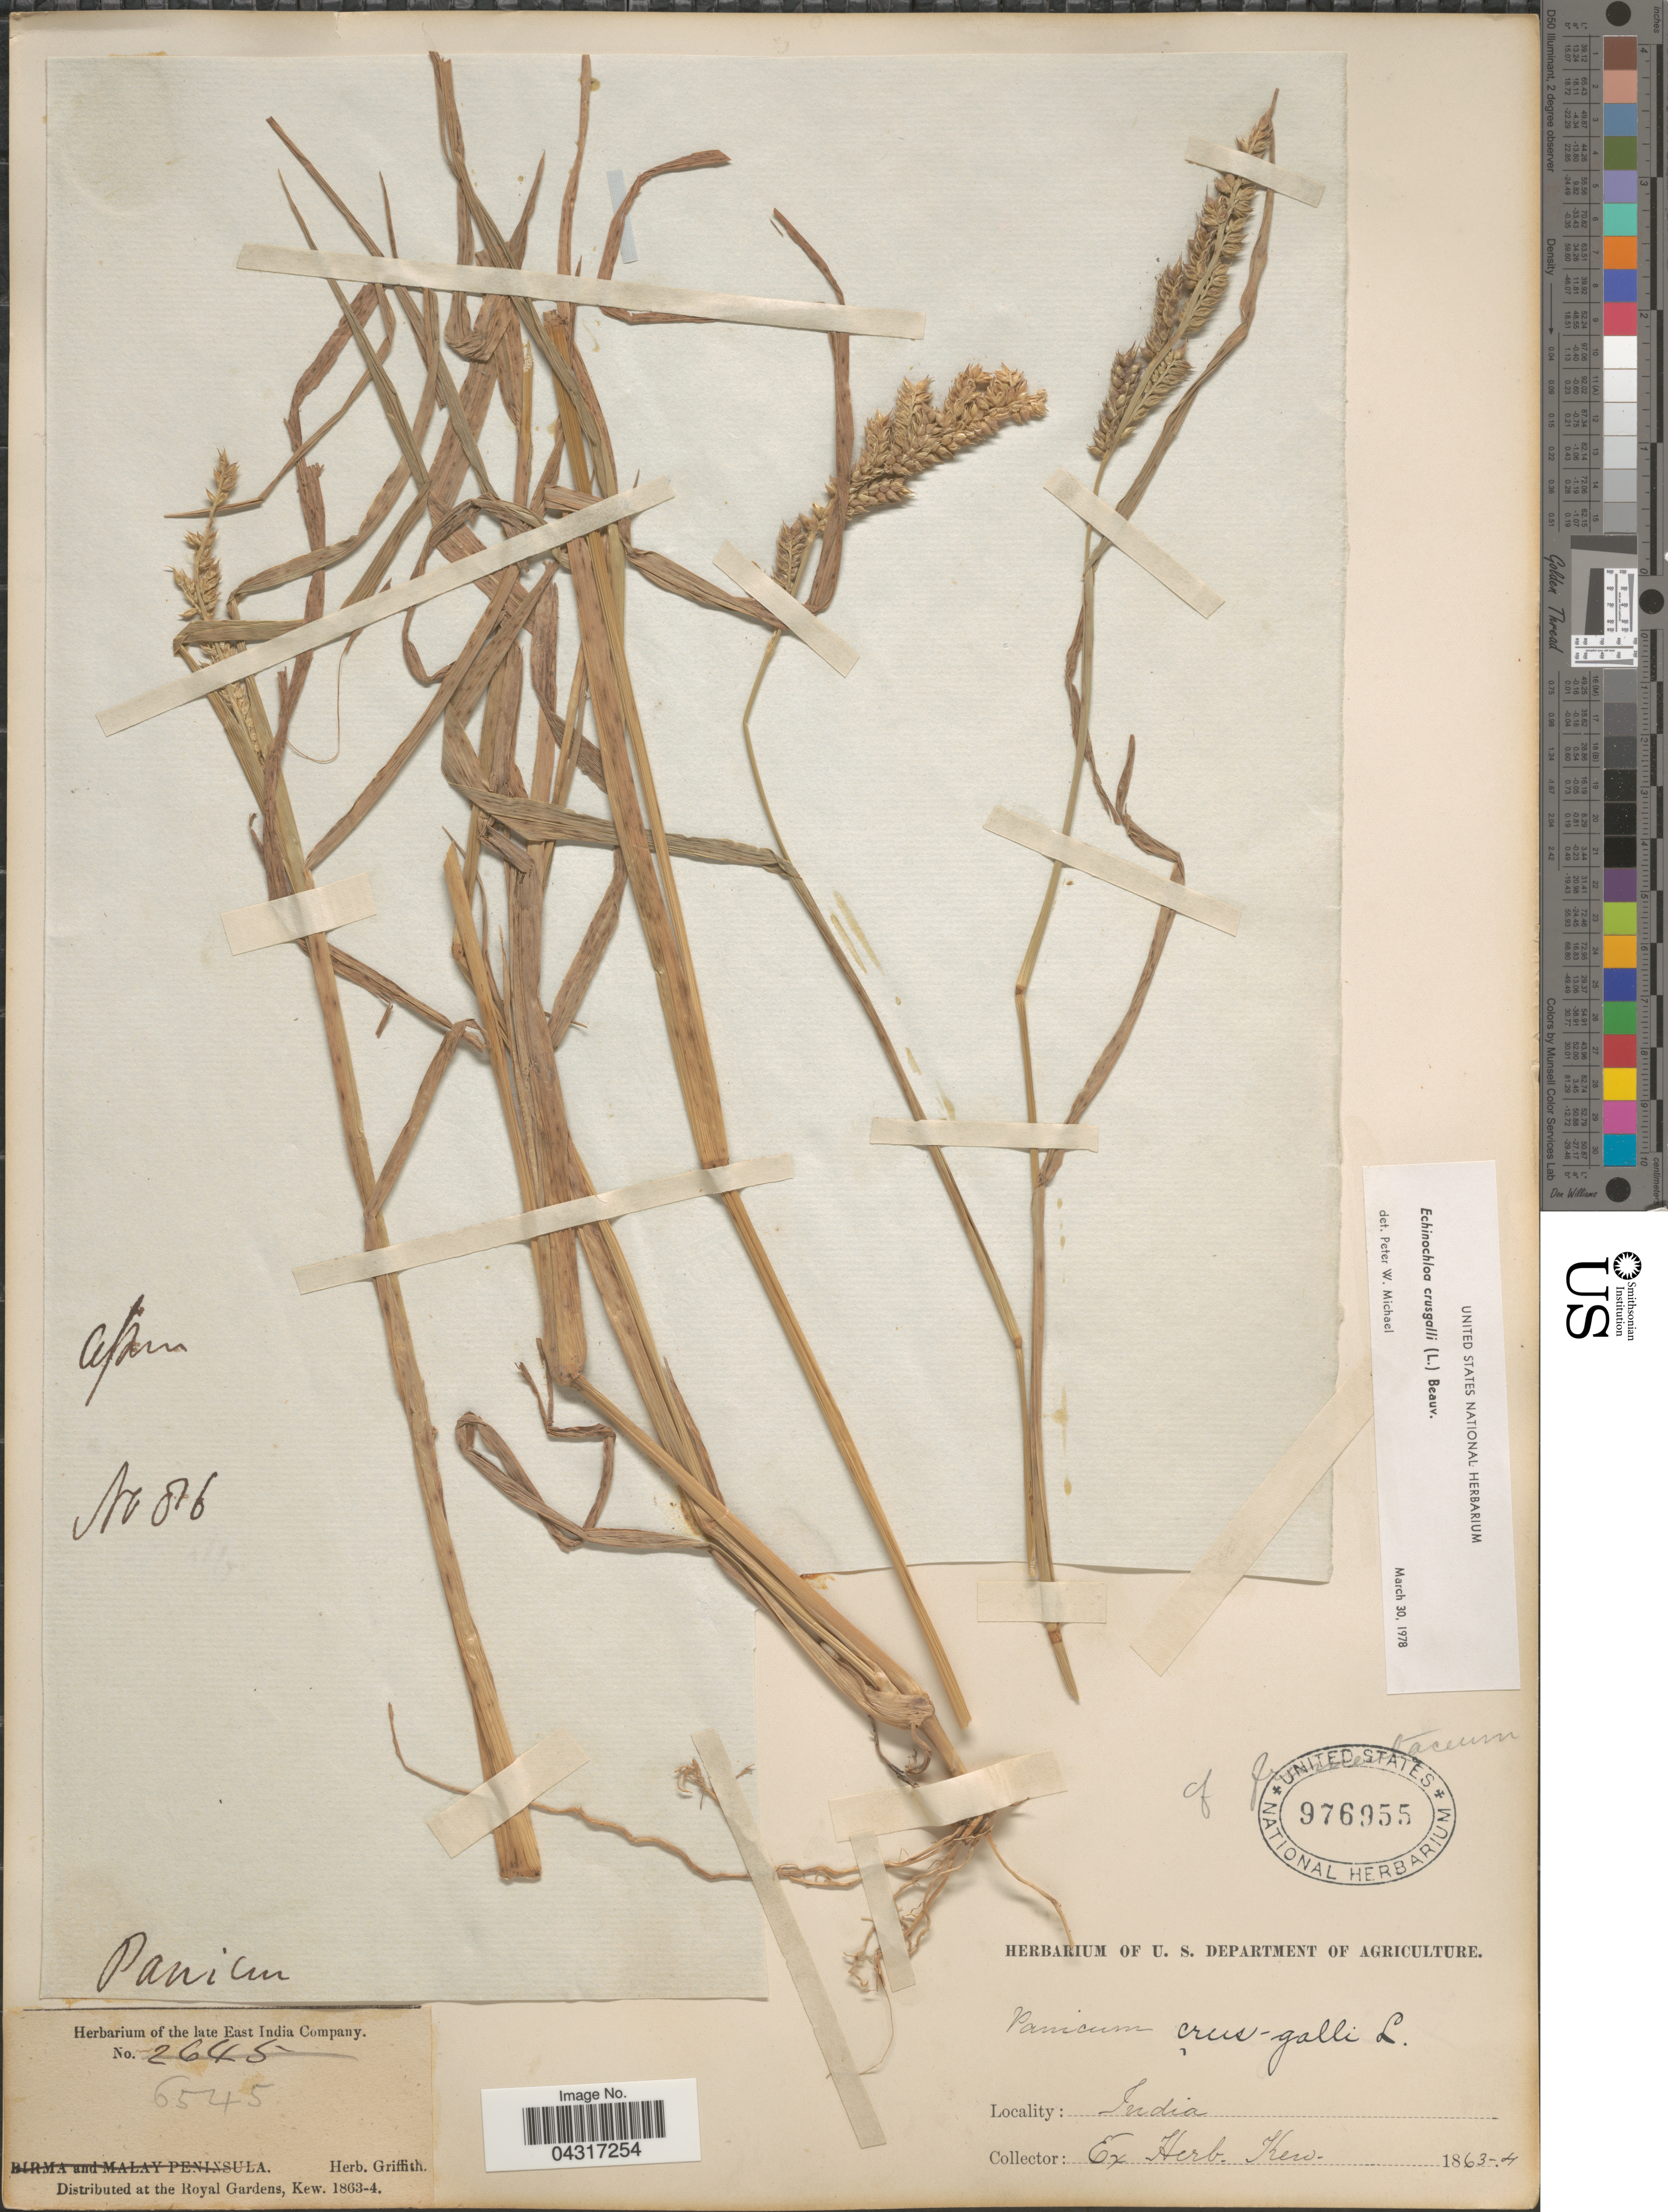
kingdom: Plantae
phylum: Tracheophyta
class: Liliopsida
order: Poales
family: Poaceae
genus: Echinochloa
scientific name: Echinochloa crus-galli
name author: (L.) P. Beauv.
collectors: ex herb. Griffith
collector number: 6545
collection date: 1863/1864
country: India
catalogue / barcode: US 976955